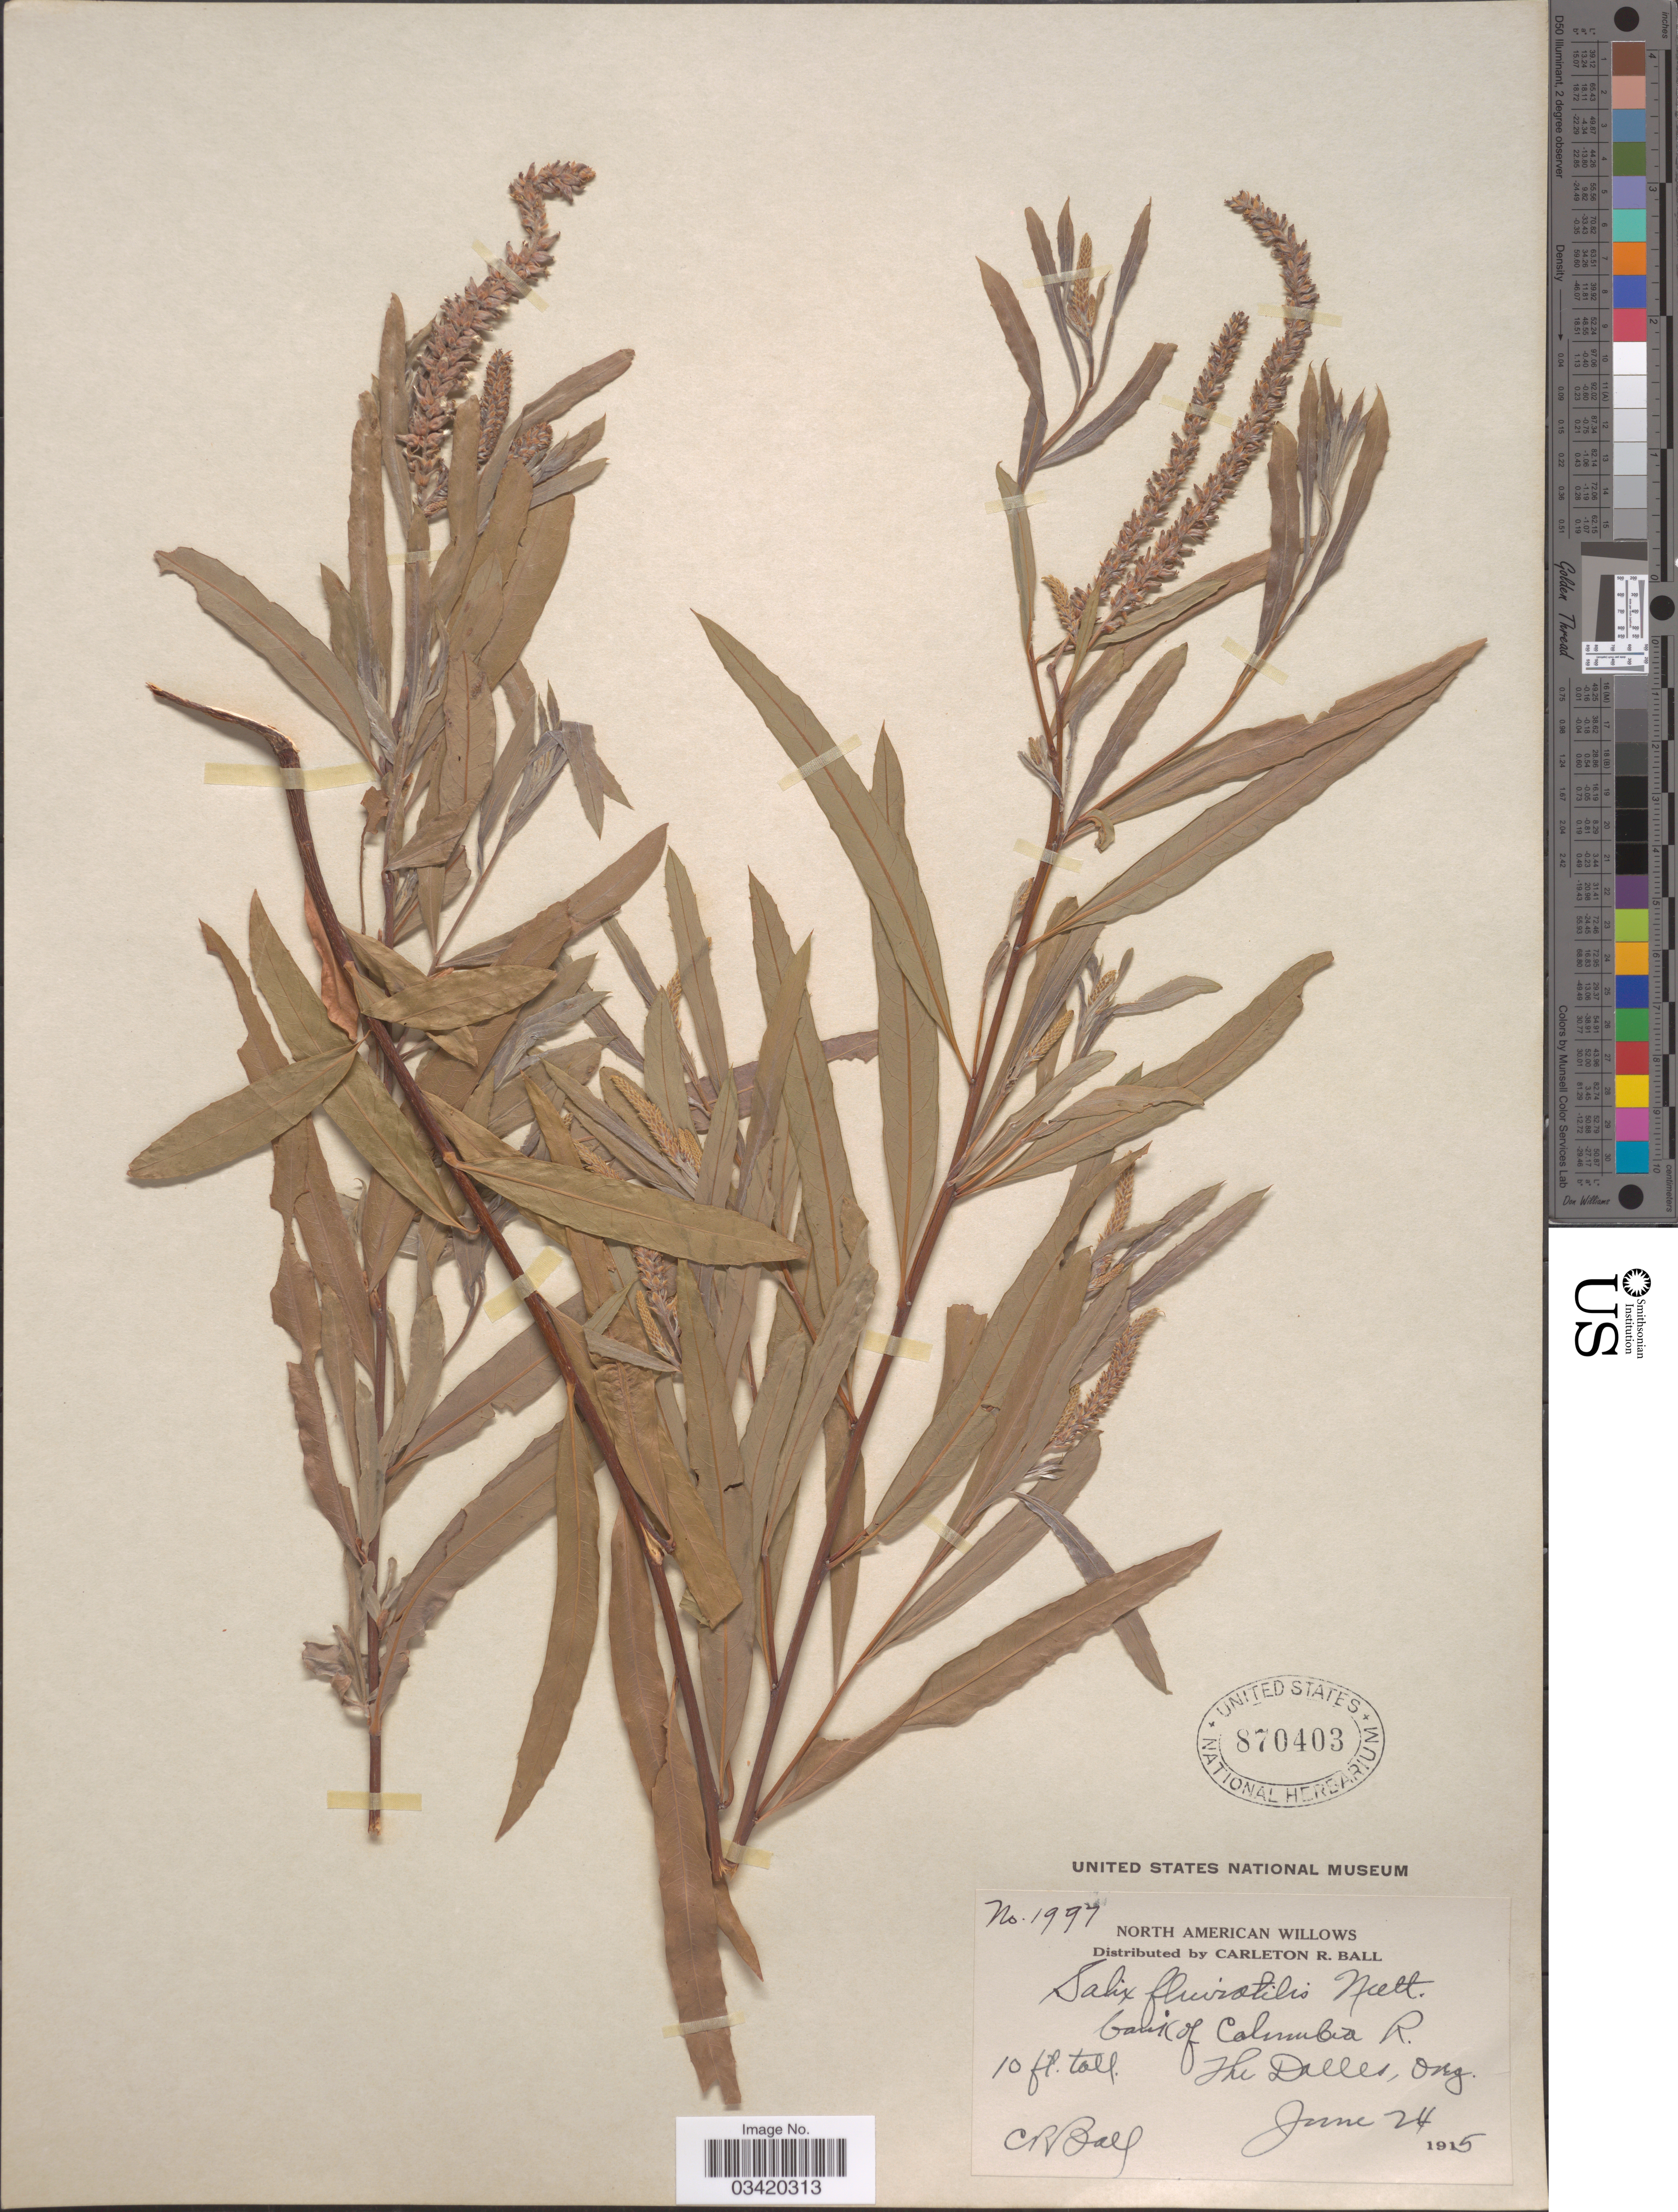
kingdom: Plantae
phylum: Tracheophyta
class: Magnoliopsida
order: Malpighiales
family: Salicaceae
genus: Salix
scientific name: Salix fluviatilis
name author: Nutt.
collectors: C. R. Ball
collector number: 1997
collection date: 1915-06-24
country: United States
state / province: Oregon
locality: Bank of Columbia R. The Dalles.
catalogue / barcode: US 870403